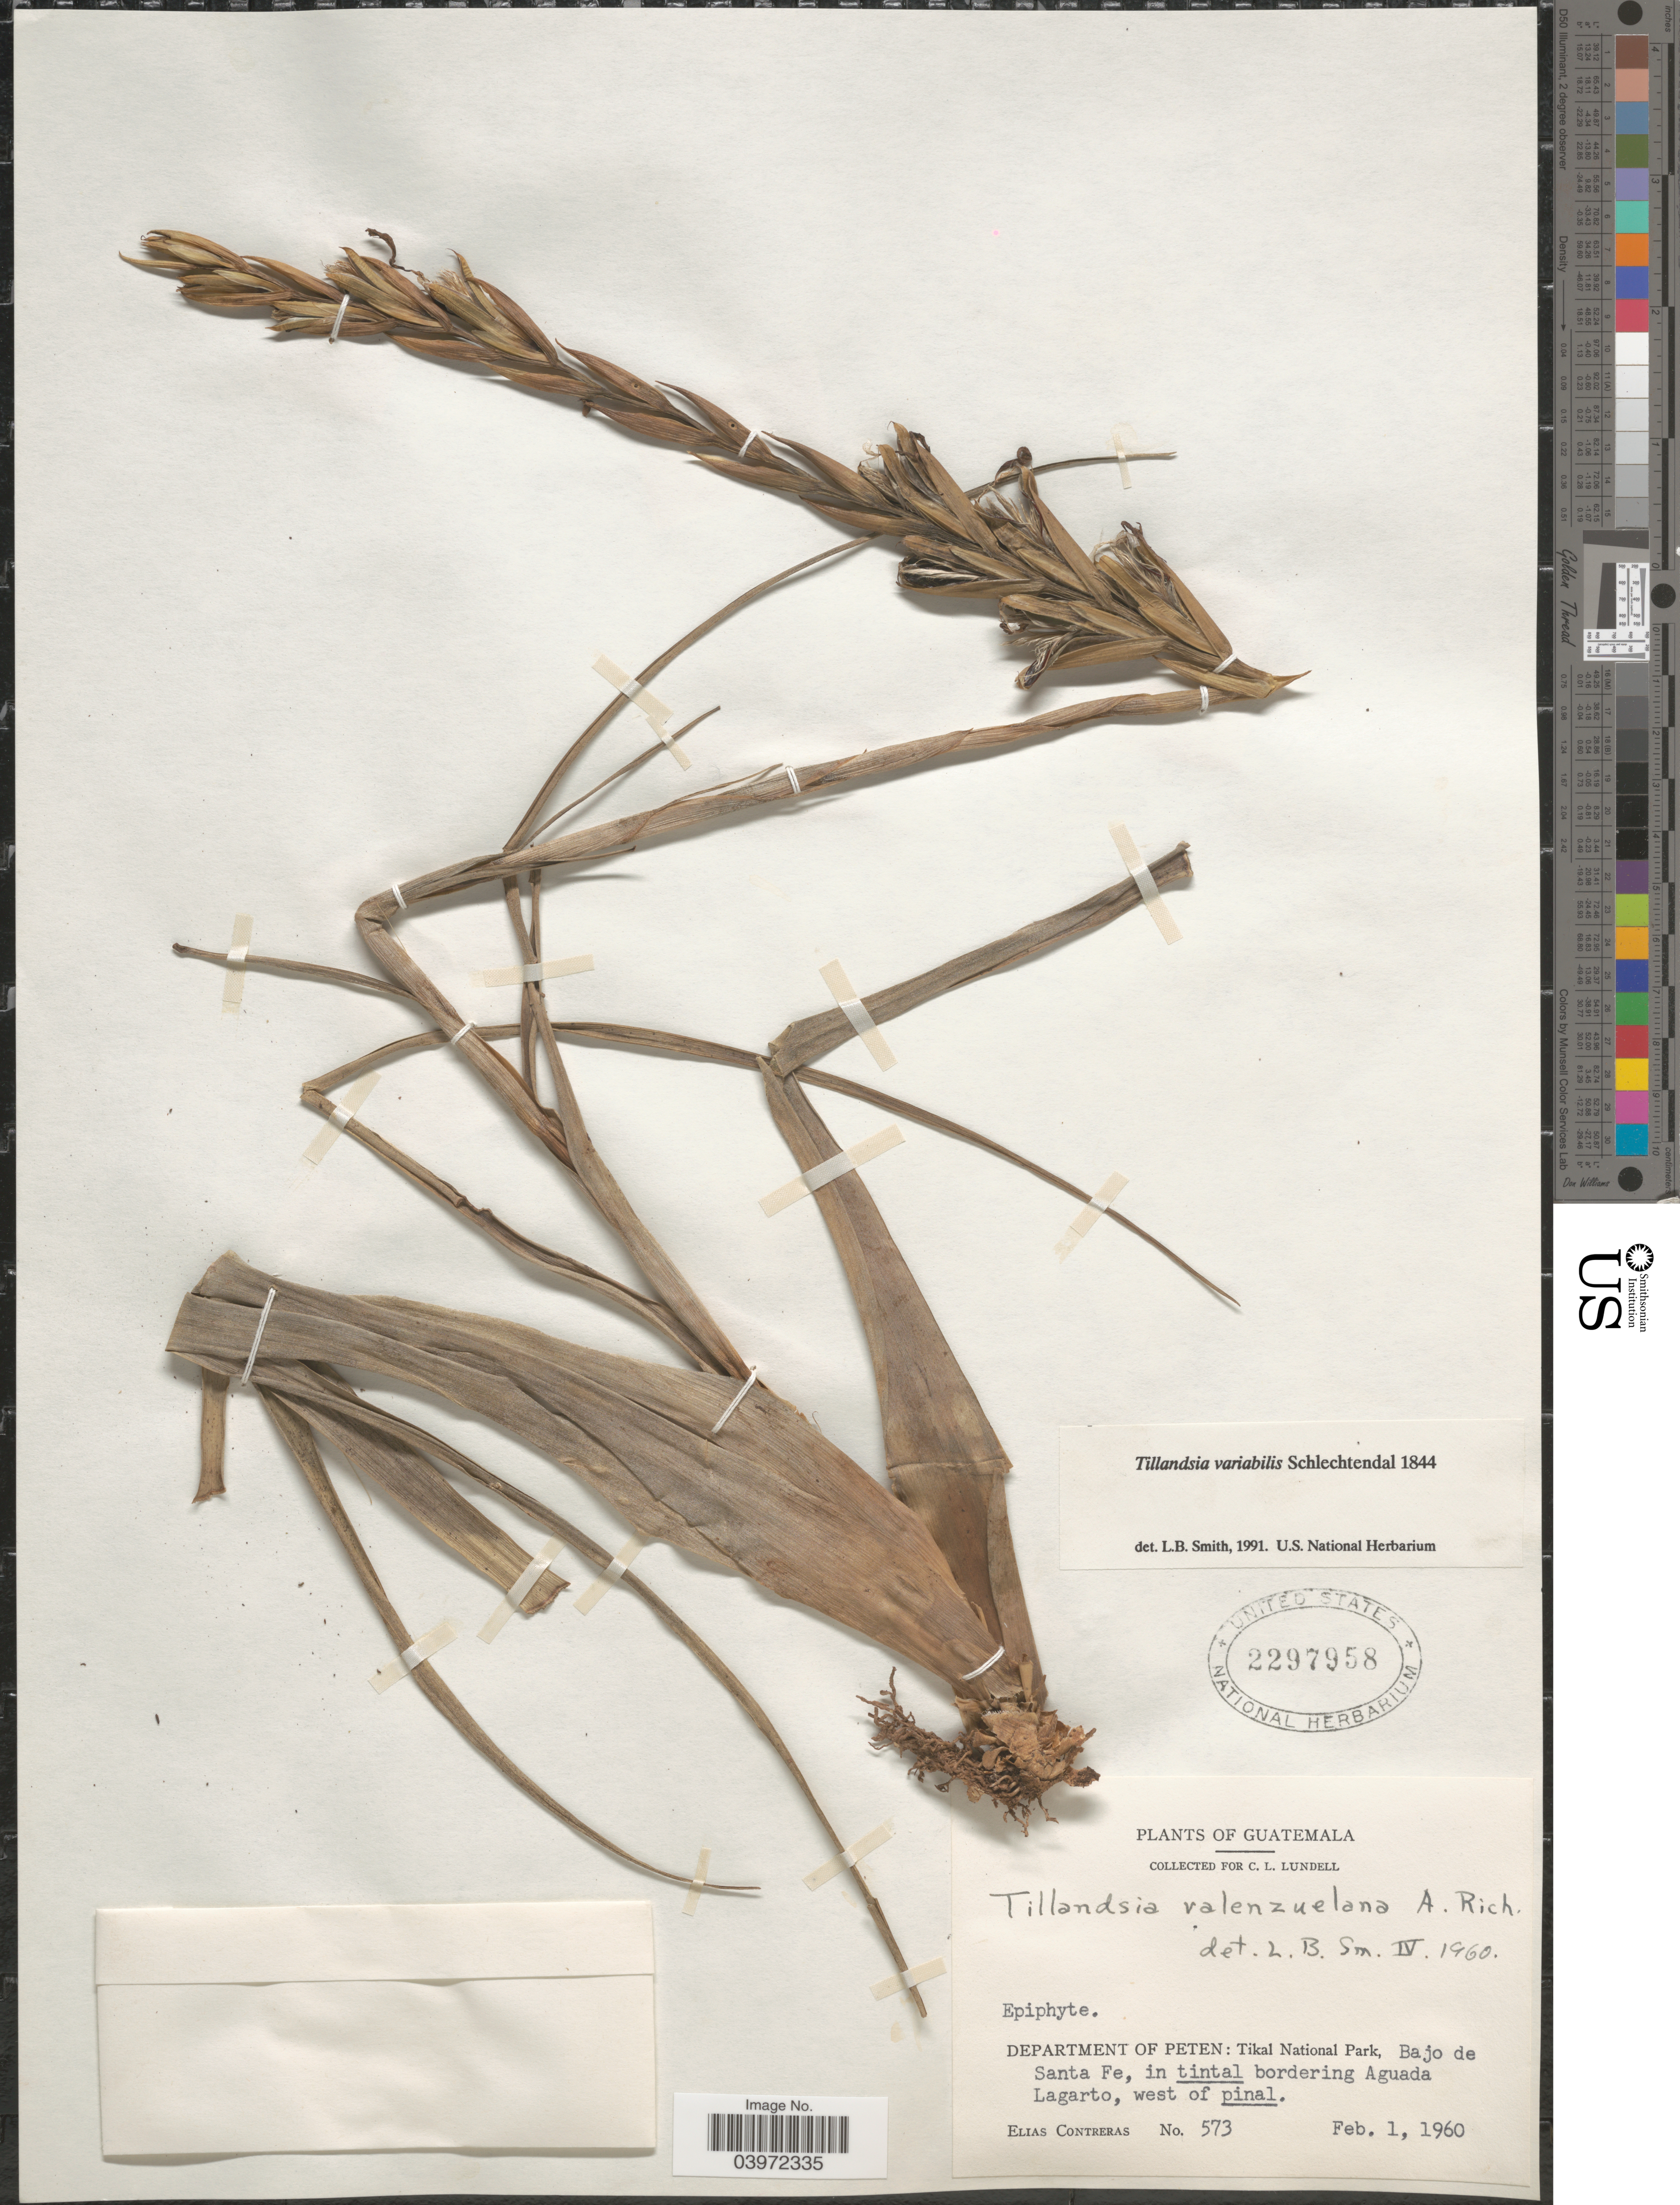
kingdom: Plantae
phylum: Tracheophyta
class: Liliopsida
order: Poales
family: Bromeliaceae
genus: Tillandsia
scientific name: Tillandsia variabilis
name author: Schltdl.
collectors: E. Contreras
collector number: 573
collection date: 1960-02-01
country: Guatemala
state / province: El Peten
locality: Department of Peten: Tikal National Park, Bajo de Santa Fe, in tintal bordering Aguada Lagarto, west of pinal.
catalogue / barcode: US 2297958